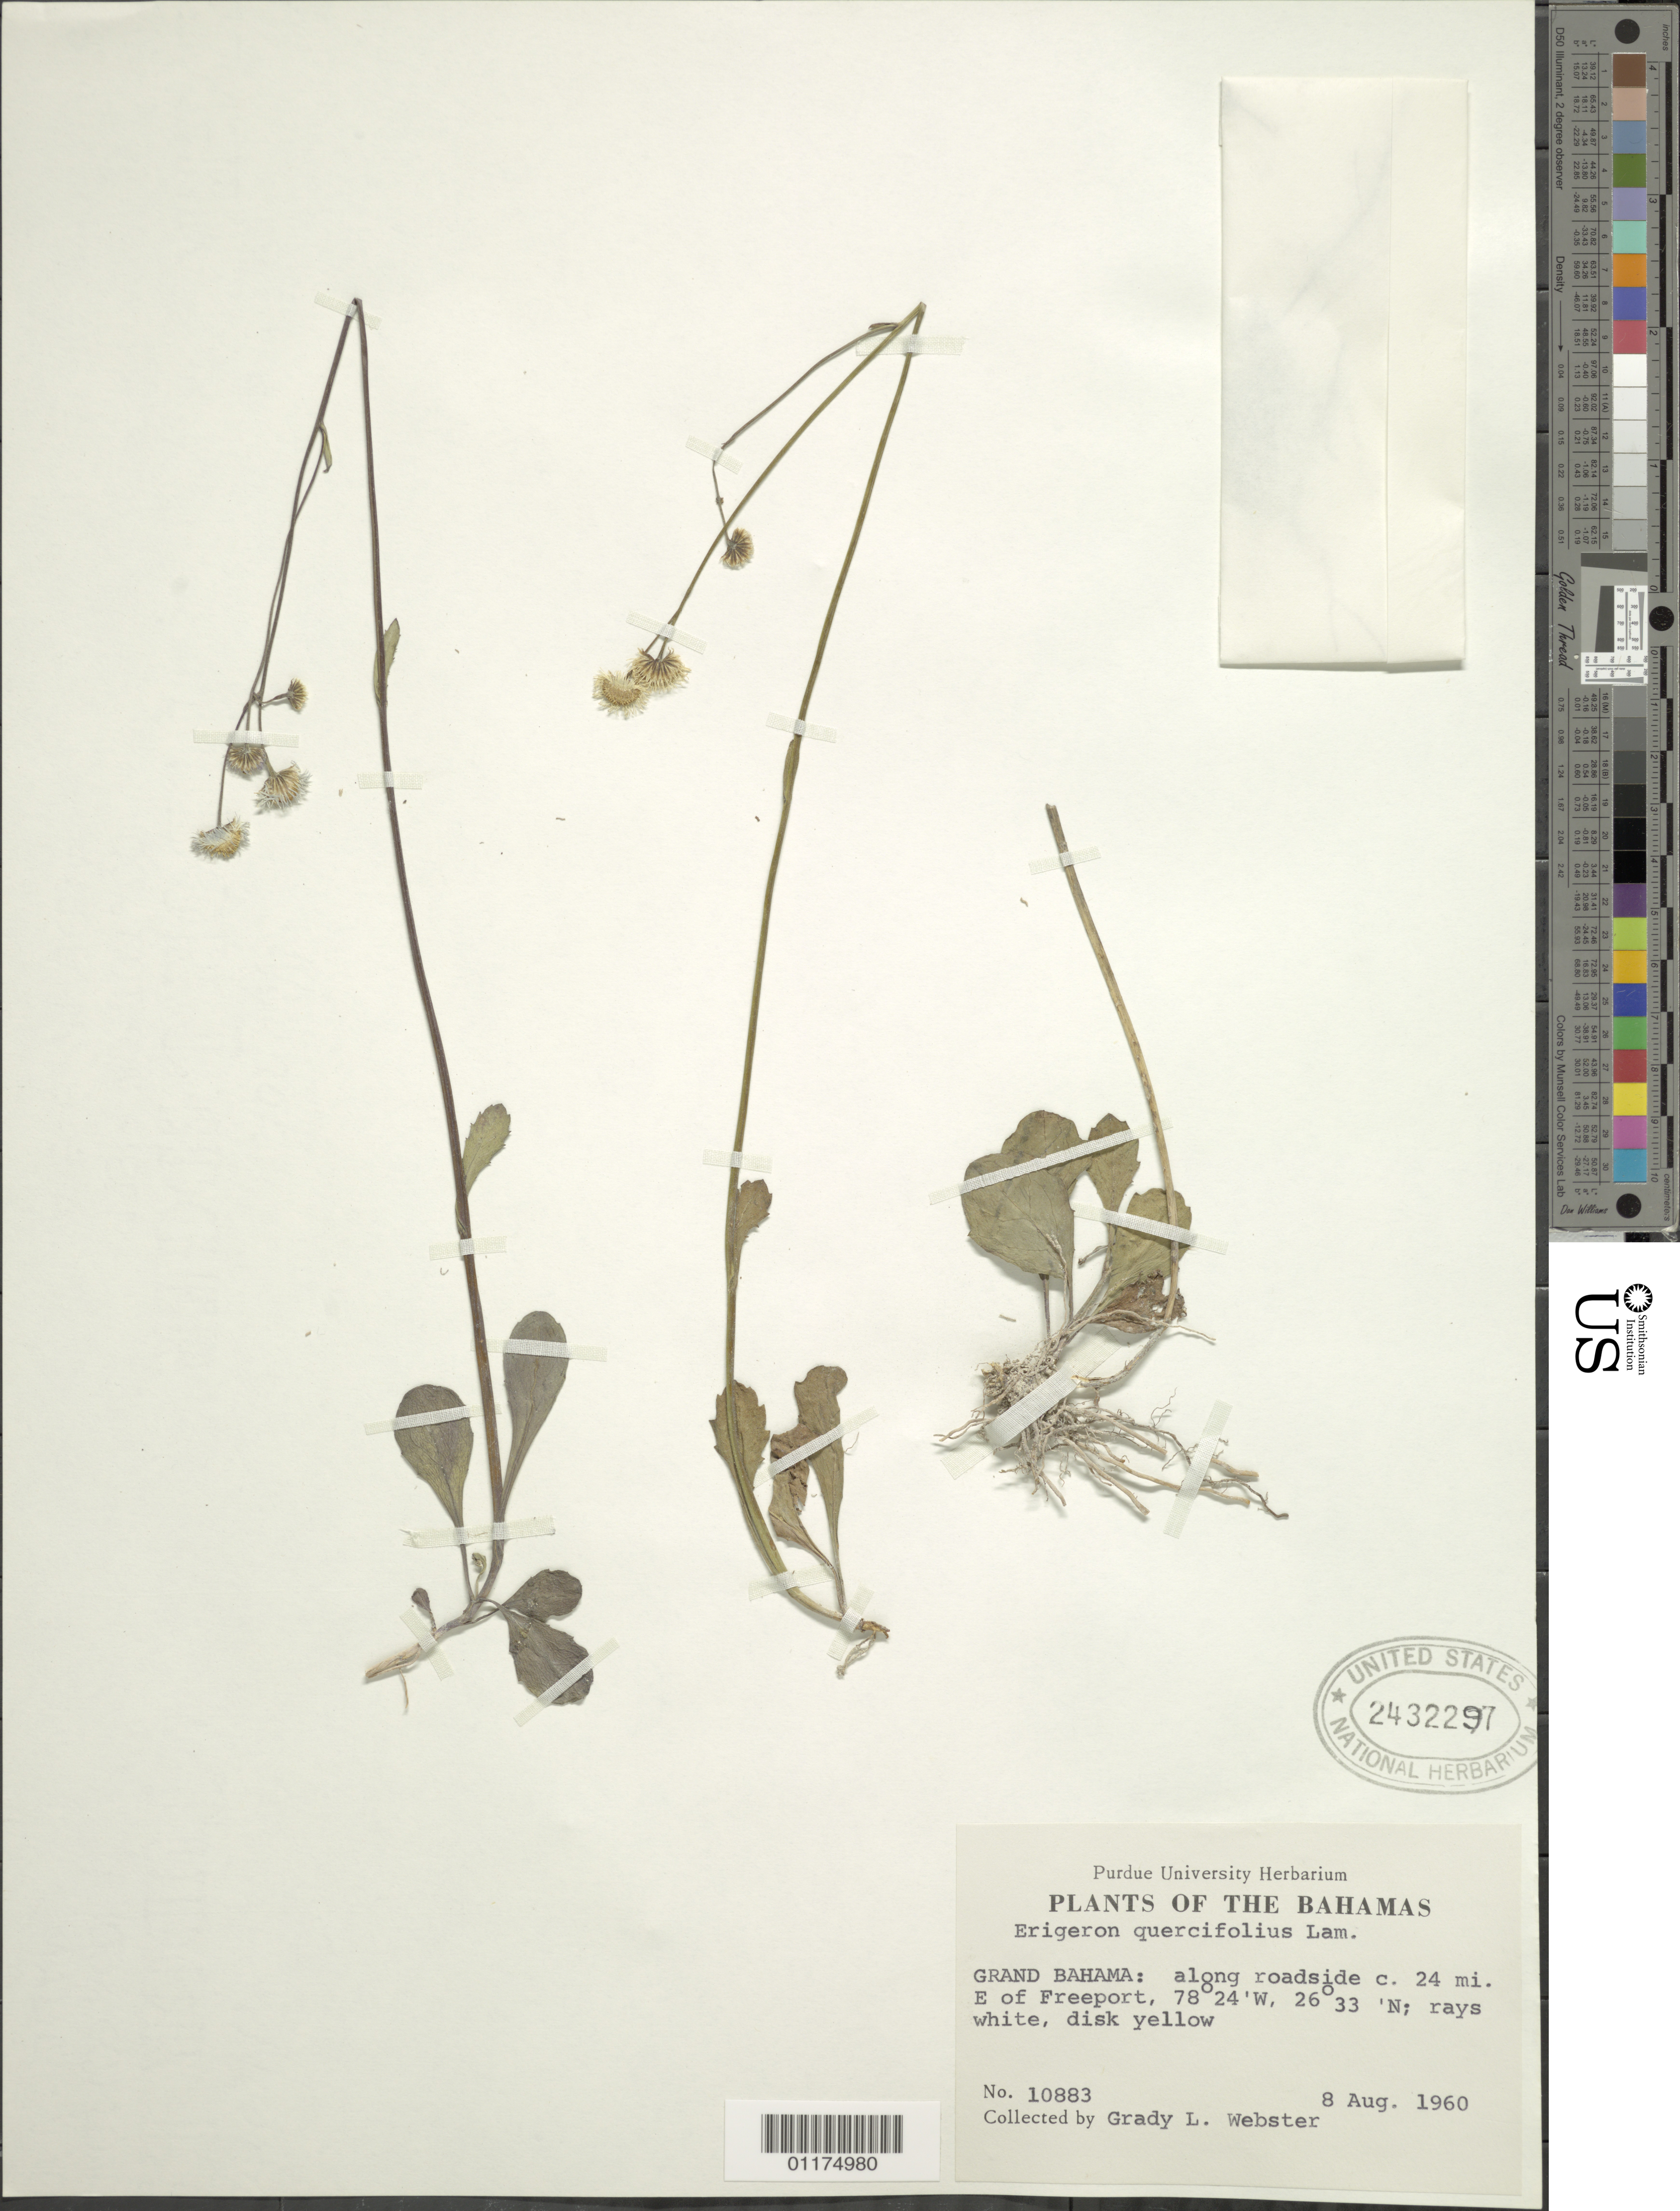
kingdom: Plantae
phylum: Tracheophyta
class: Magnoliopsida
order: Asterales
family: Asteraceae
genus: Erigeron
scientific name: Erigeron quercifolius Lam.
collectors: G. L. Webster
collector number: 10883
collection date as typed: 08 Aug 1960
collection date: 1960-08-08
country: Bahamas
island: Grand Bahama I.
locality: along roadside c. 24 mi. E of Freeport,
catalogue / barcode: US 2432297